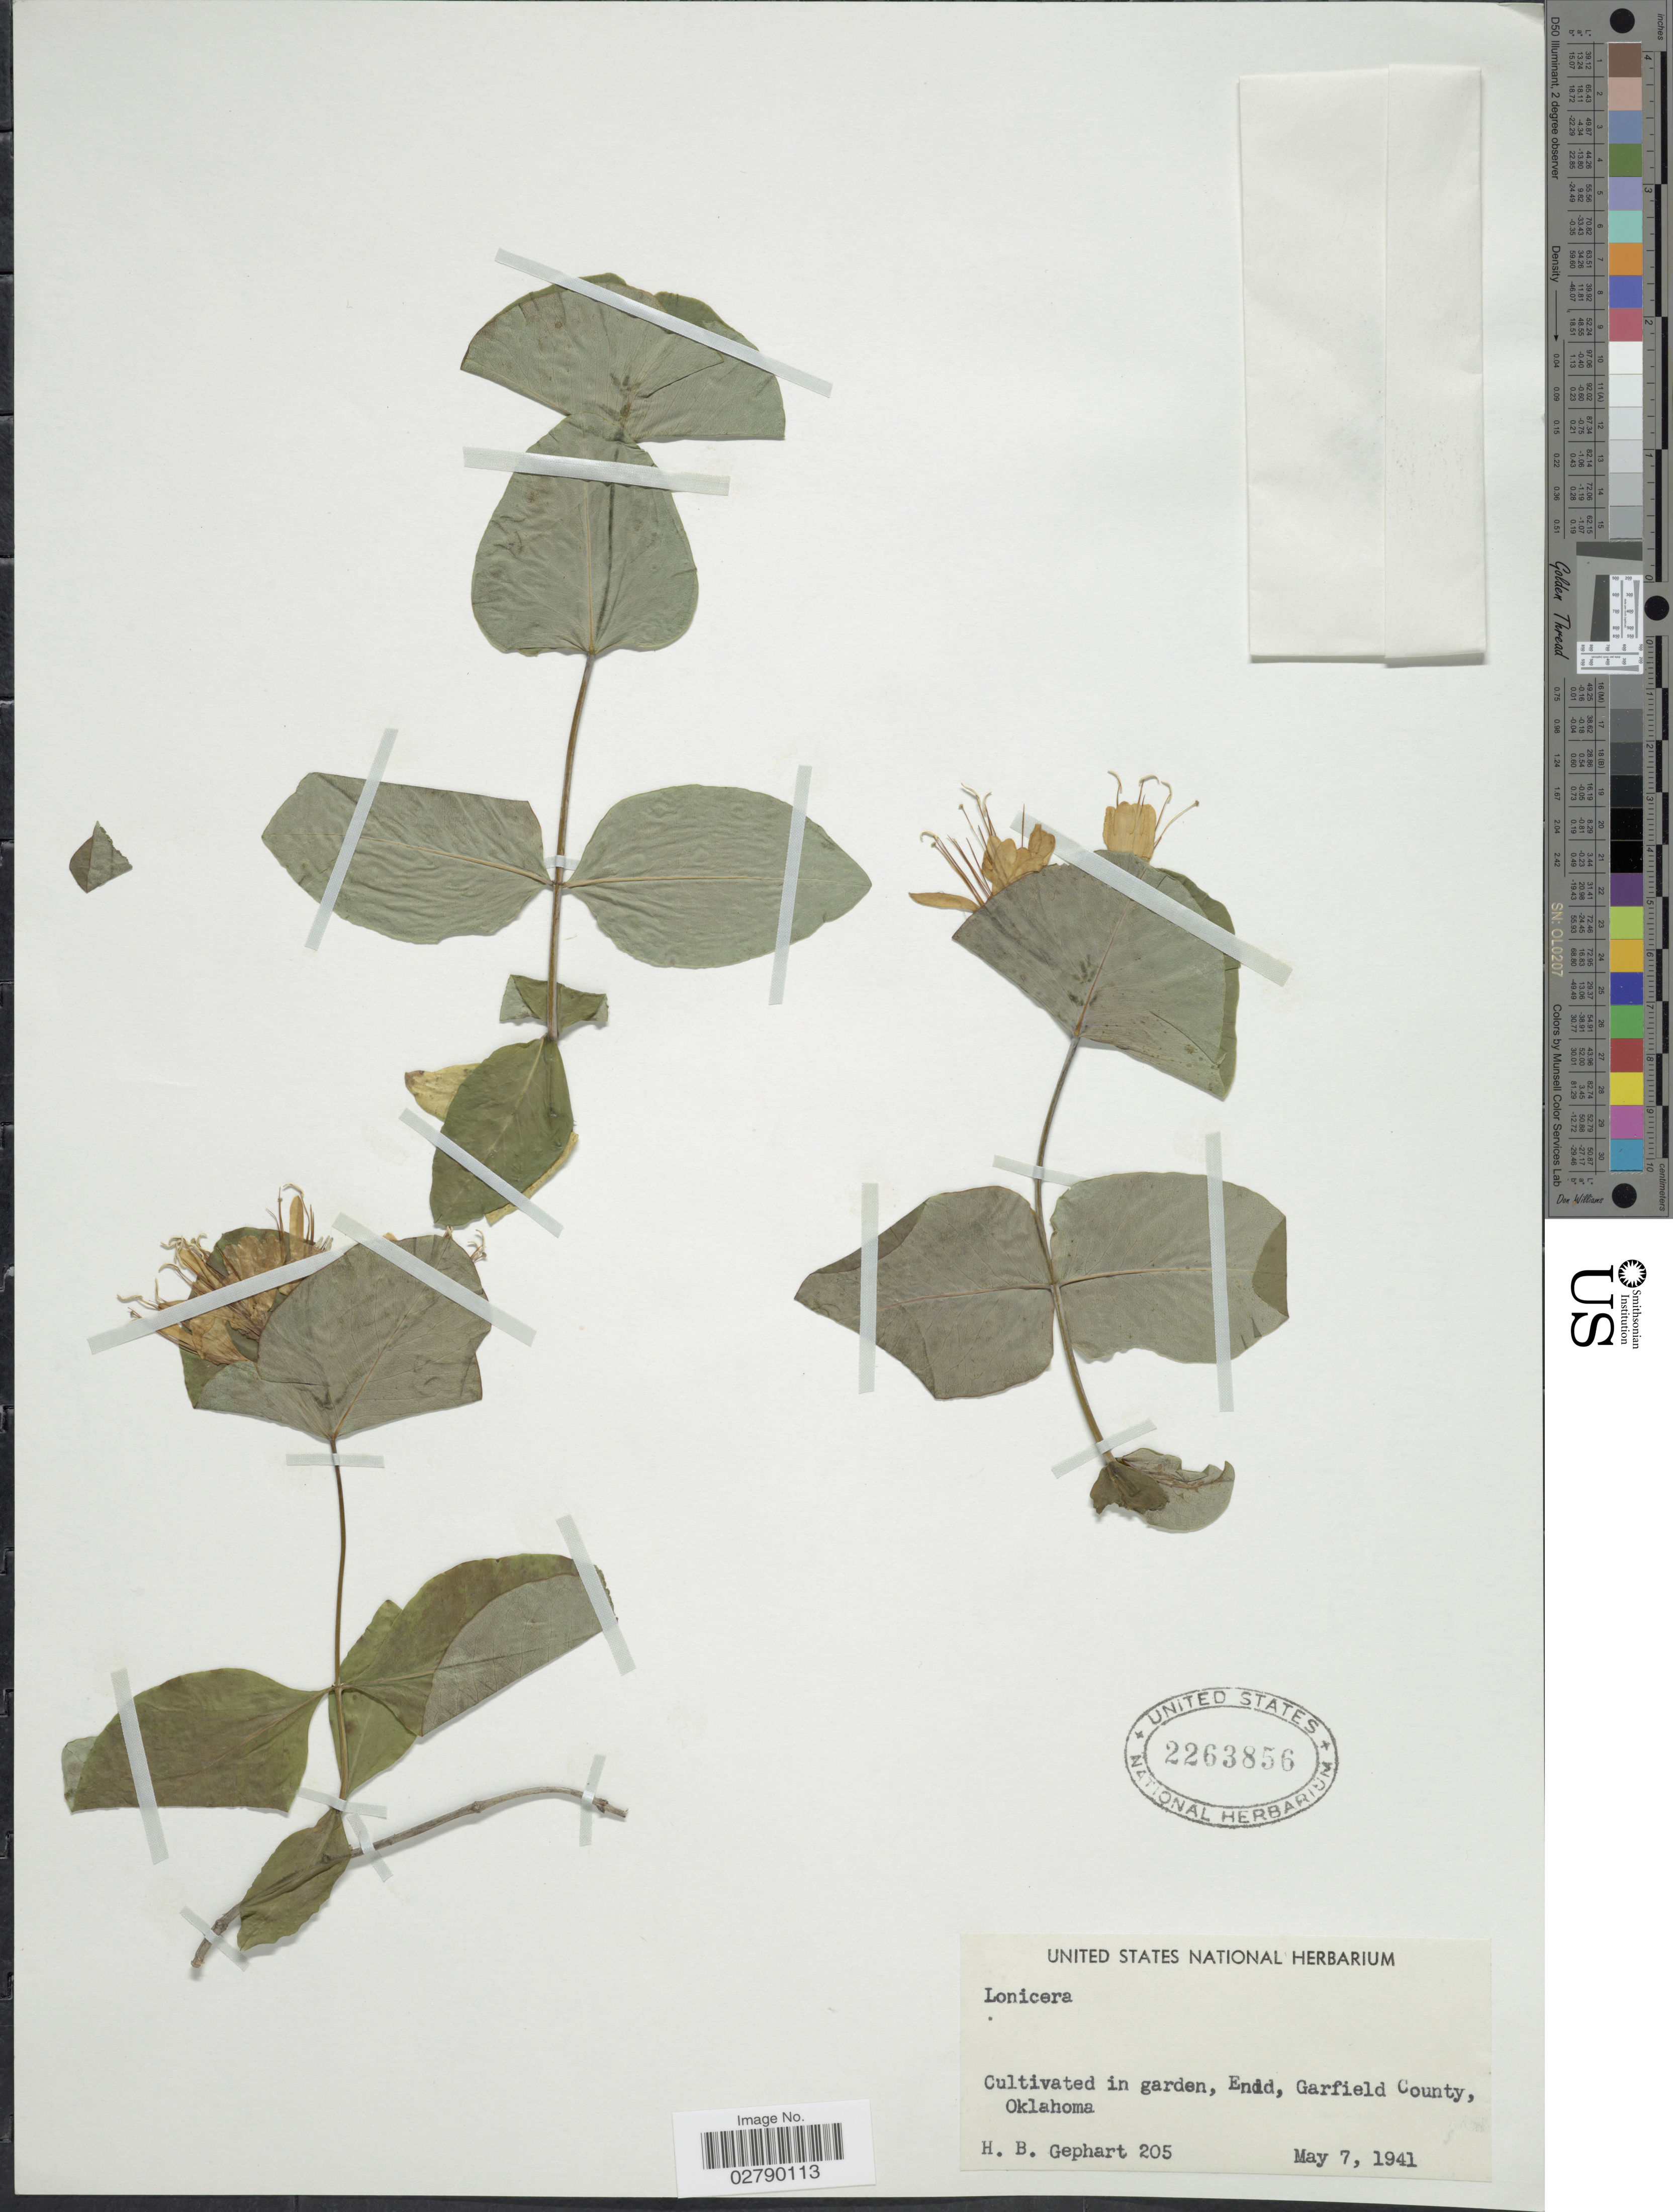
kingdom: Plantae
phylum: Tracheophyta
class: Magnoliopsida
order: Dipsacales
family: Caprifoliaceae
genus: Lonicera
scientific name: Lonicera sp.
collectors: H. Gephart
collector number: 205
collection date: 1941-05-07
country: United States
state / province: Oklahoma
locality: Cultivated in garden, Enid, Garfield County.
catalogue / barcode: US 2263856